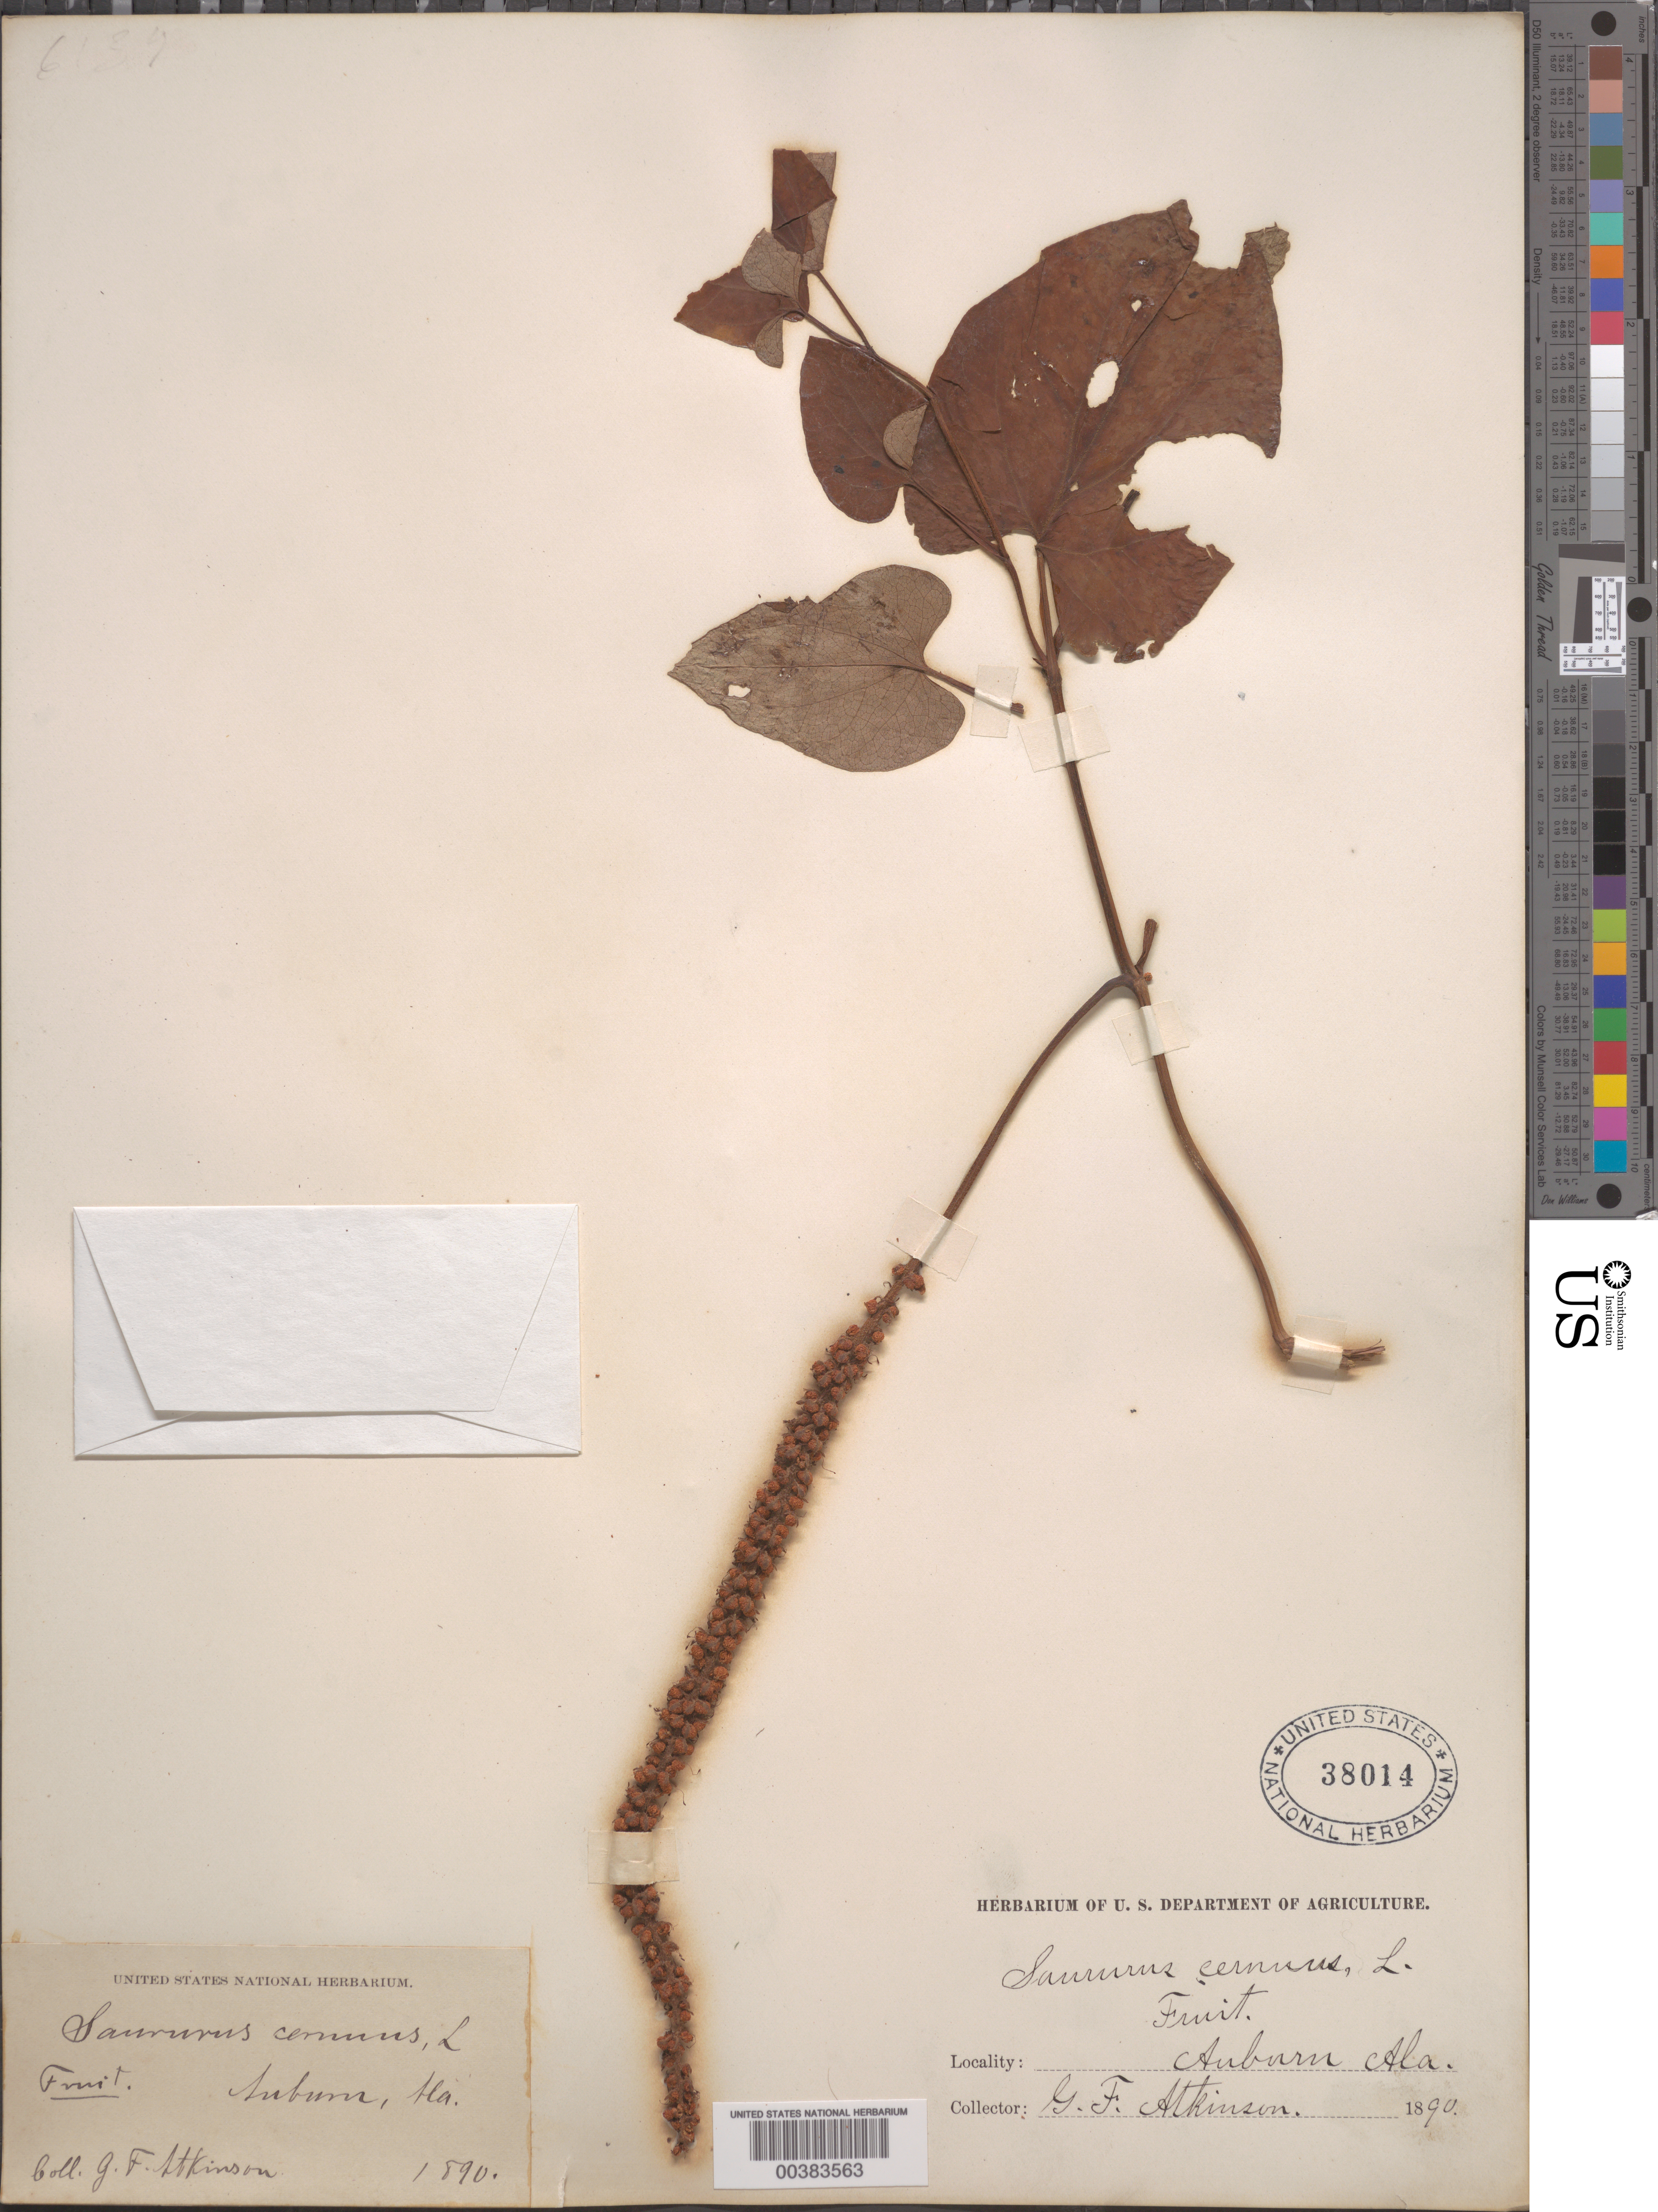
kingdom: Plantae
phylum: Tracheophyta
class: Magnoliopsida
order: Piperales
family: Saururaceae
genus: Saururus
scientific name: Saururus cernuus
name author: L.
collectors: G. F. Atkinson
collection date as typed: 1890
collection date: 1890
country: United States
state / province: Alabama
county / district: Lee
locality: Auburn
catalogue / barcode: US 38014